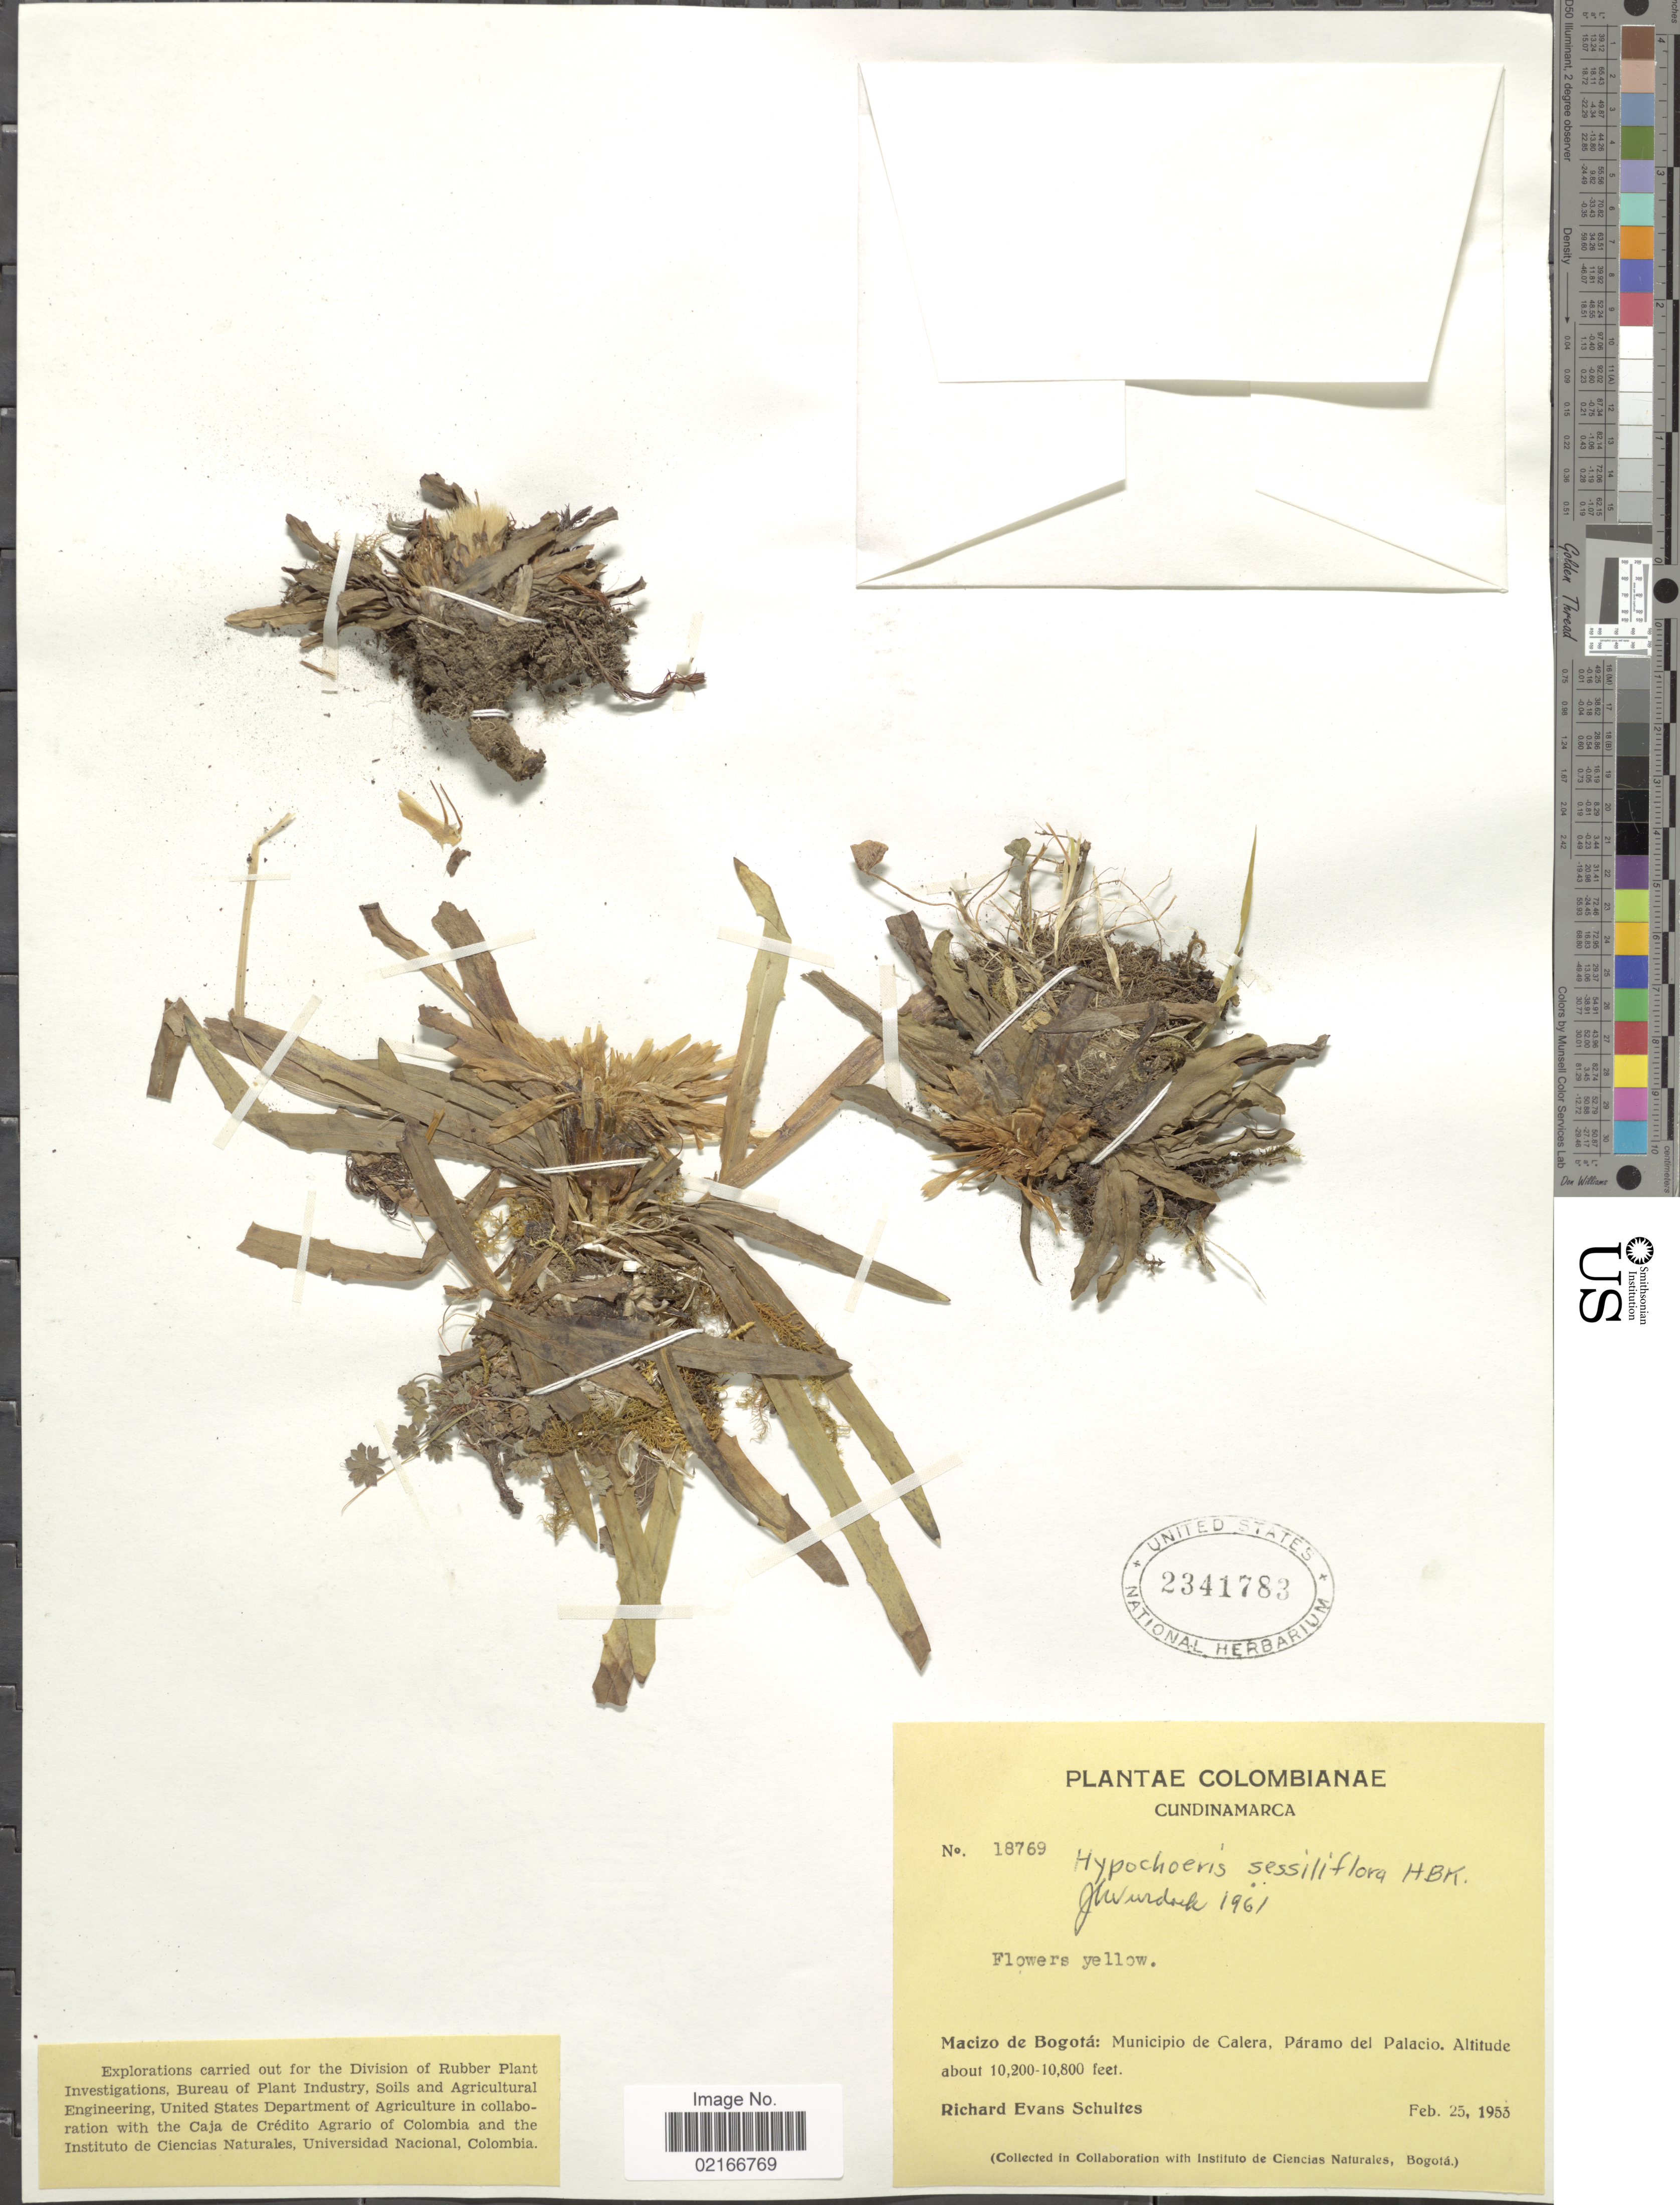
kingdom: Plantae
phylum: Tracheophyta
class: Magnoliopsida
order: Asterales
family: Asteraceae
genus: Hypochaeris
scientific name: Hypochaeris sessiflora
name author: Kunth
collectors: R. E. Schultes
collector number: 18769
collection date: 1953-02-25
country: Colombia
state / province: Cundinamarca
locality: Macizo de Bogotá: Municipio de Calera, Páramo del Palacio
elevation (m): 3109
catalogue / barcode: US 2341783